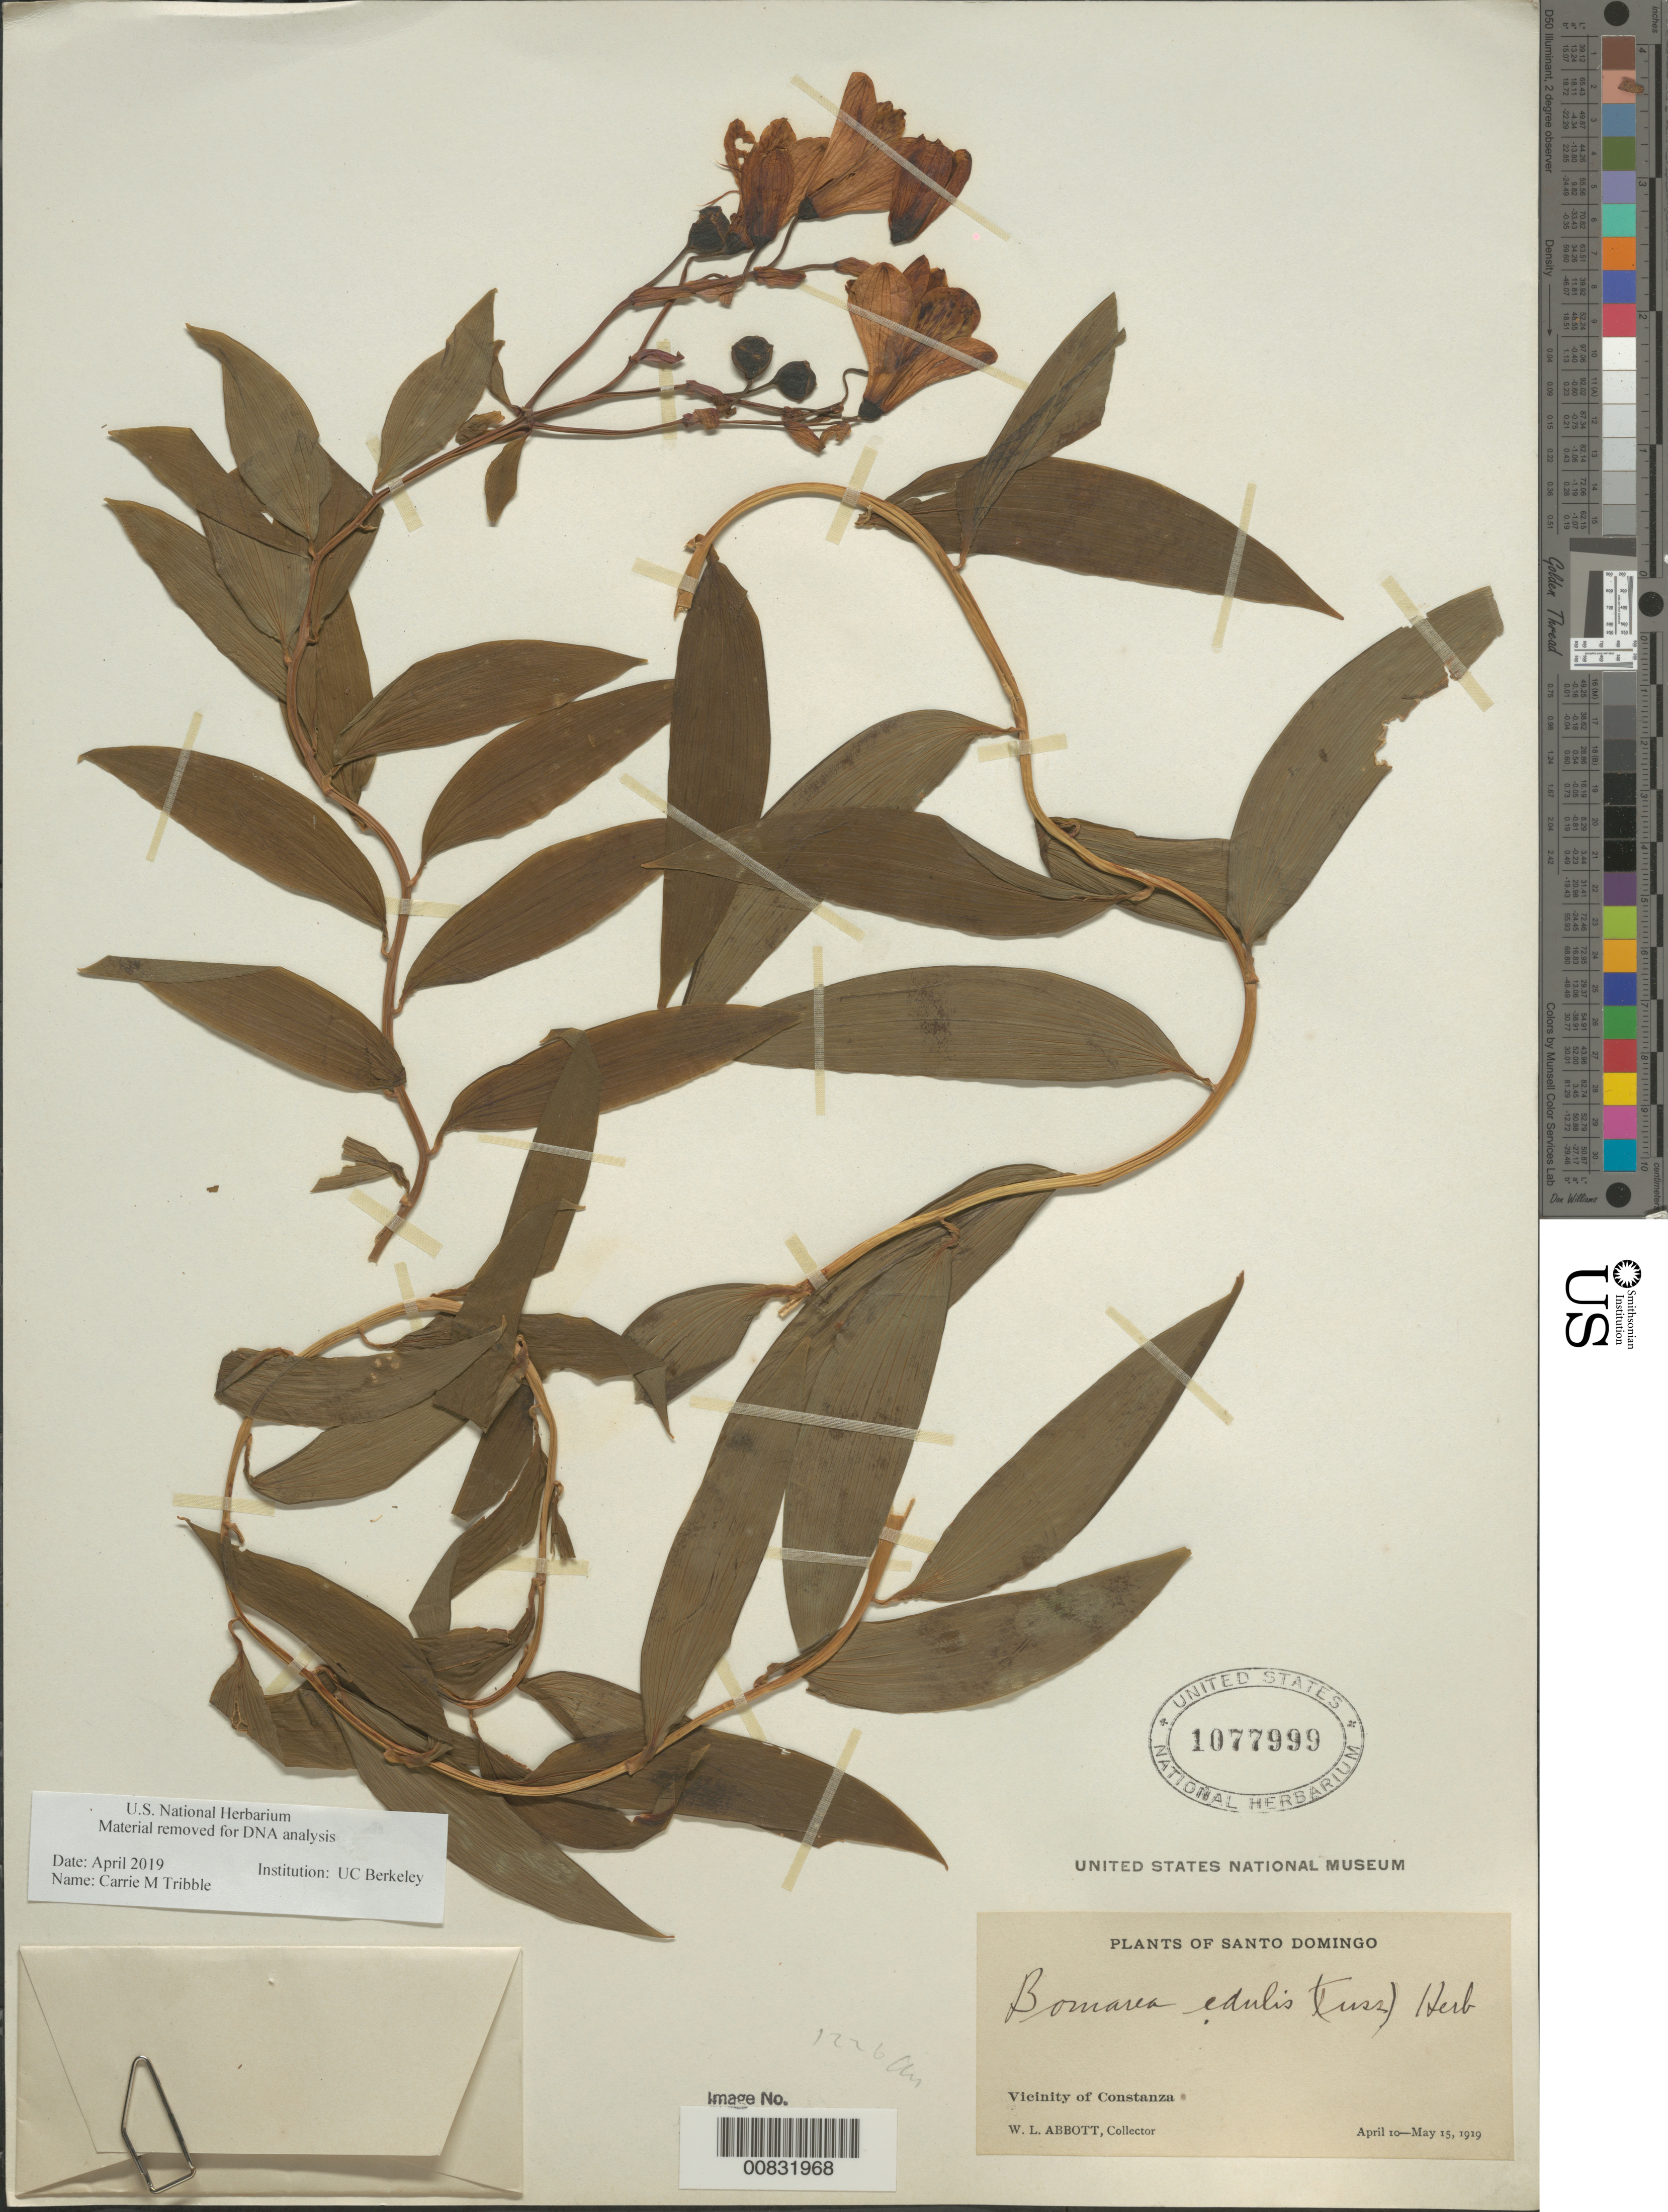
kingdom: Plantae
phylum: Tracheophyta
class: Liliopsida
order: Liliales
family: Alstroemeriaceae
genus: Bomarea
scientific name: Bomarea edulis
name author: (Tussac) Herb.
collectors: W. L. Abbott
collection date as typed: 10 Apr 1919 to 15 May 1919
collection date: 1919-04-10/1919-05-15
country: Dominican Republic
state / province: La Vega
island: Hispaniola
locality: Vicinity of Constanza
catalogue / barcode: US 1077999